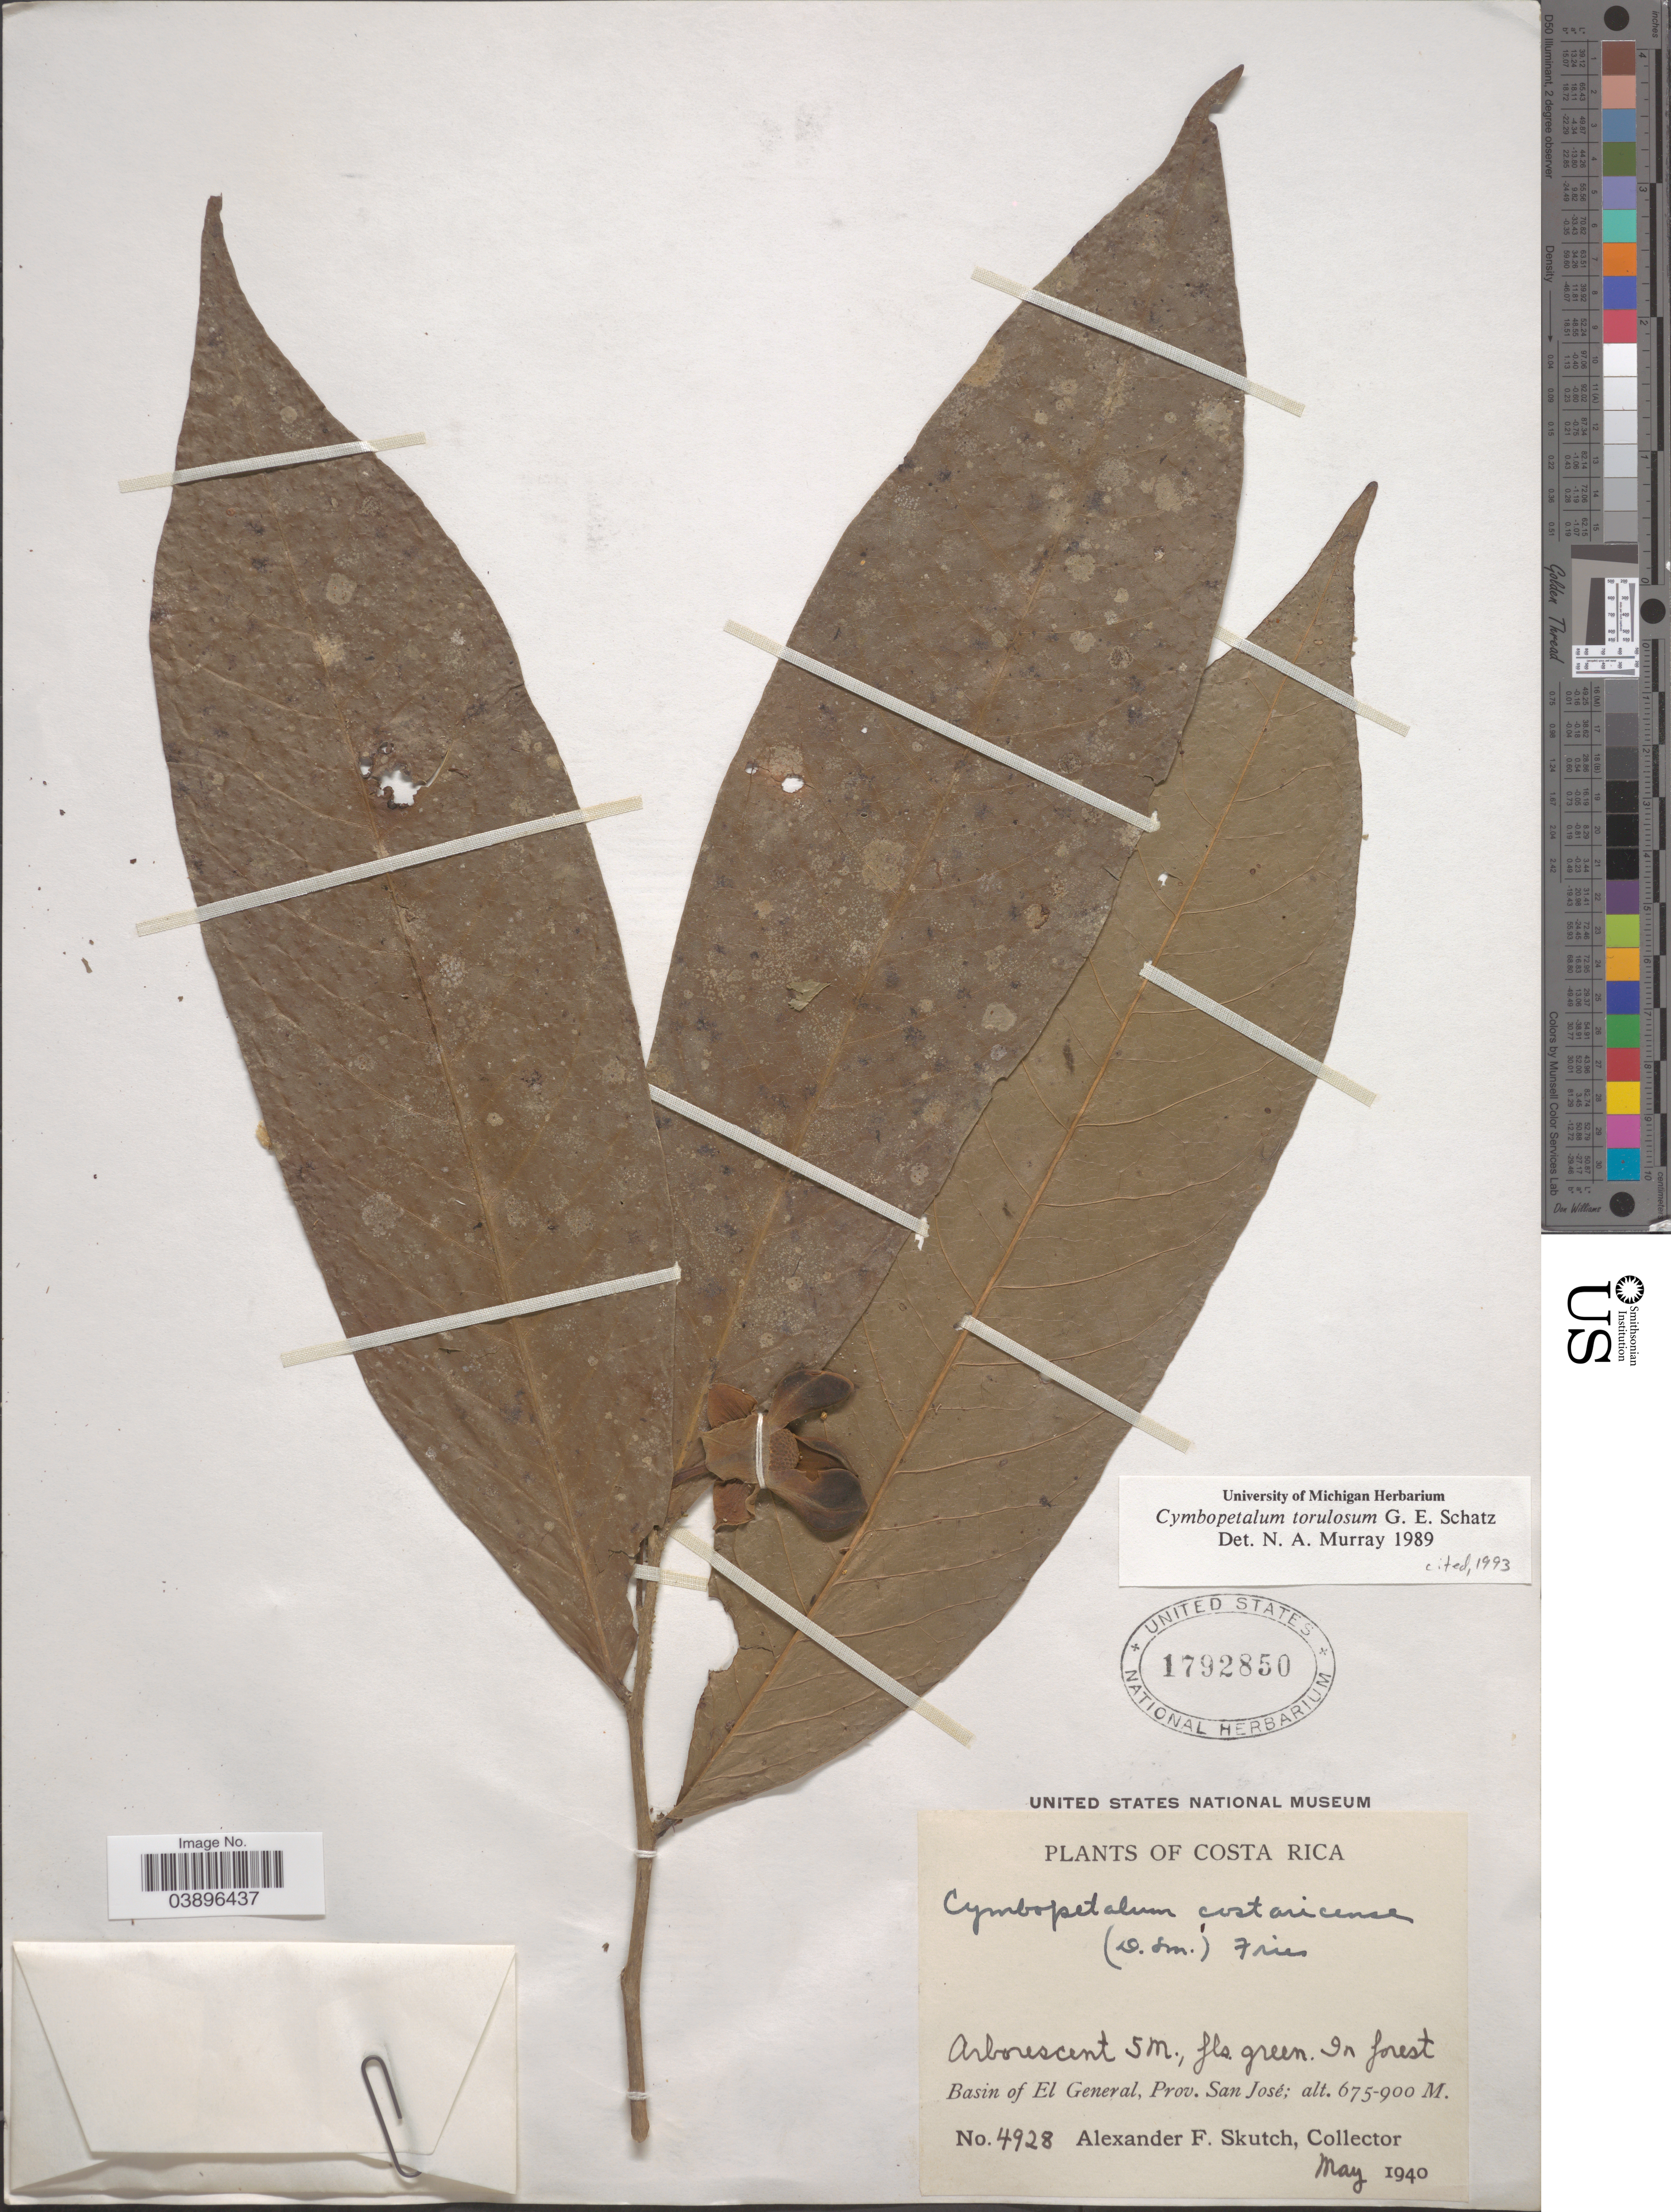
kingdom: Plantae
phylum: Tracheophyta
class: Magnoliopsida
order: Magnoliales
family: Annonaceae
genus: Cymbopetalum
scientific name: Cymbopetalum torulosum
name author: G.E. Schatz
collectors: A. F. Skutch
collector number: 4928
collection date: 1940-05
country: Costa Rica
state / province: San José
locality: Basin of El General.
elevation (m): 675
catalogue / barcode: US 1792850